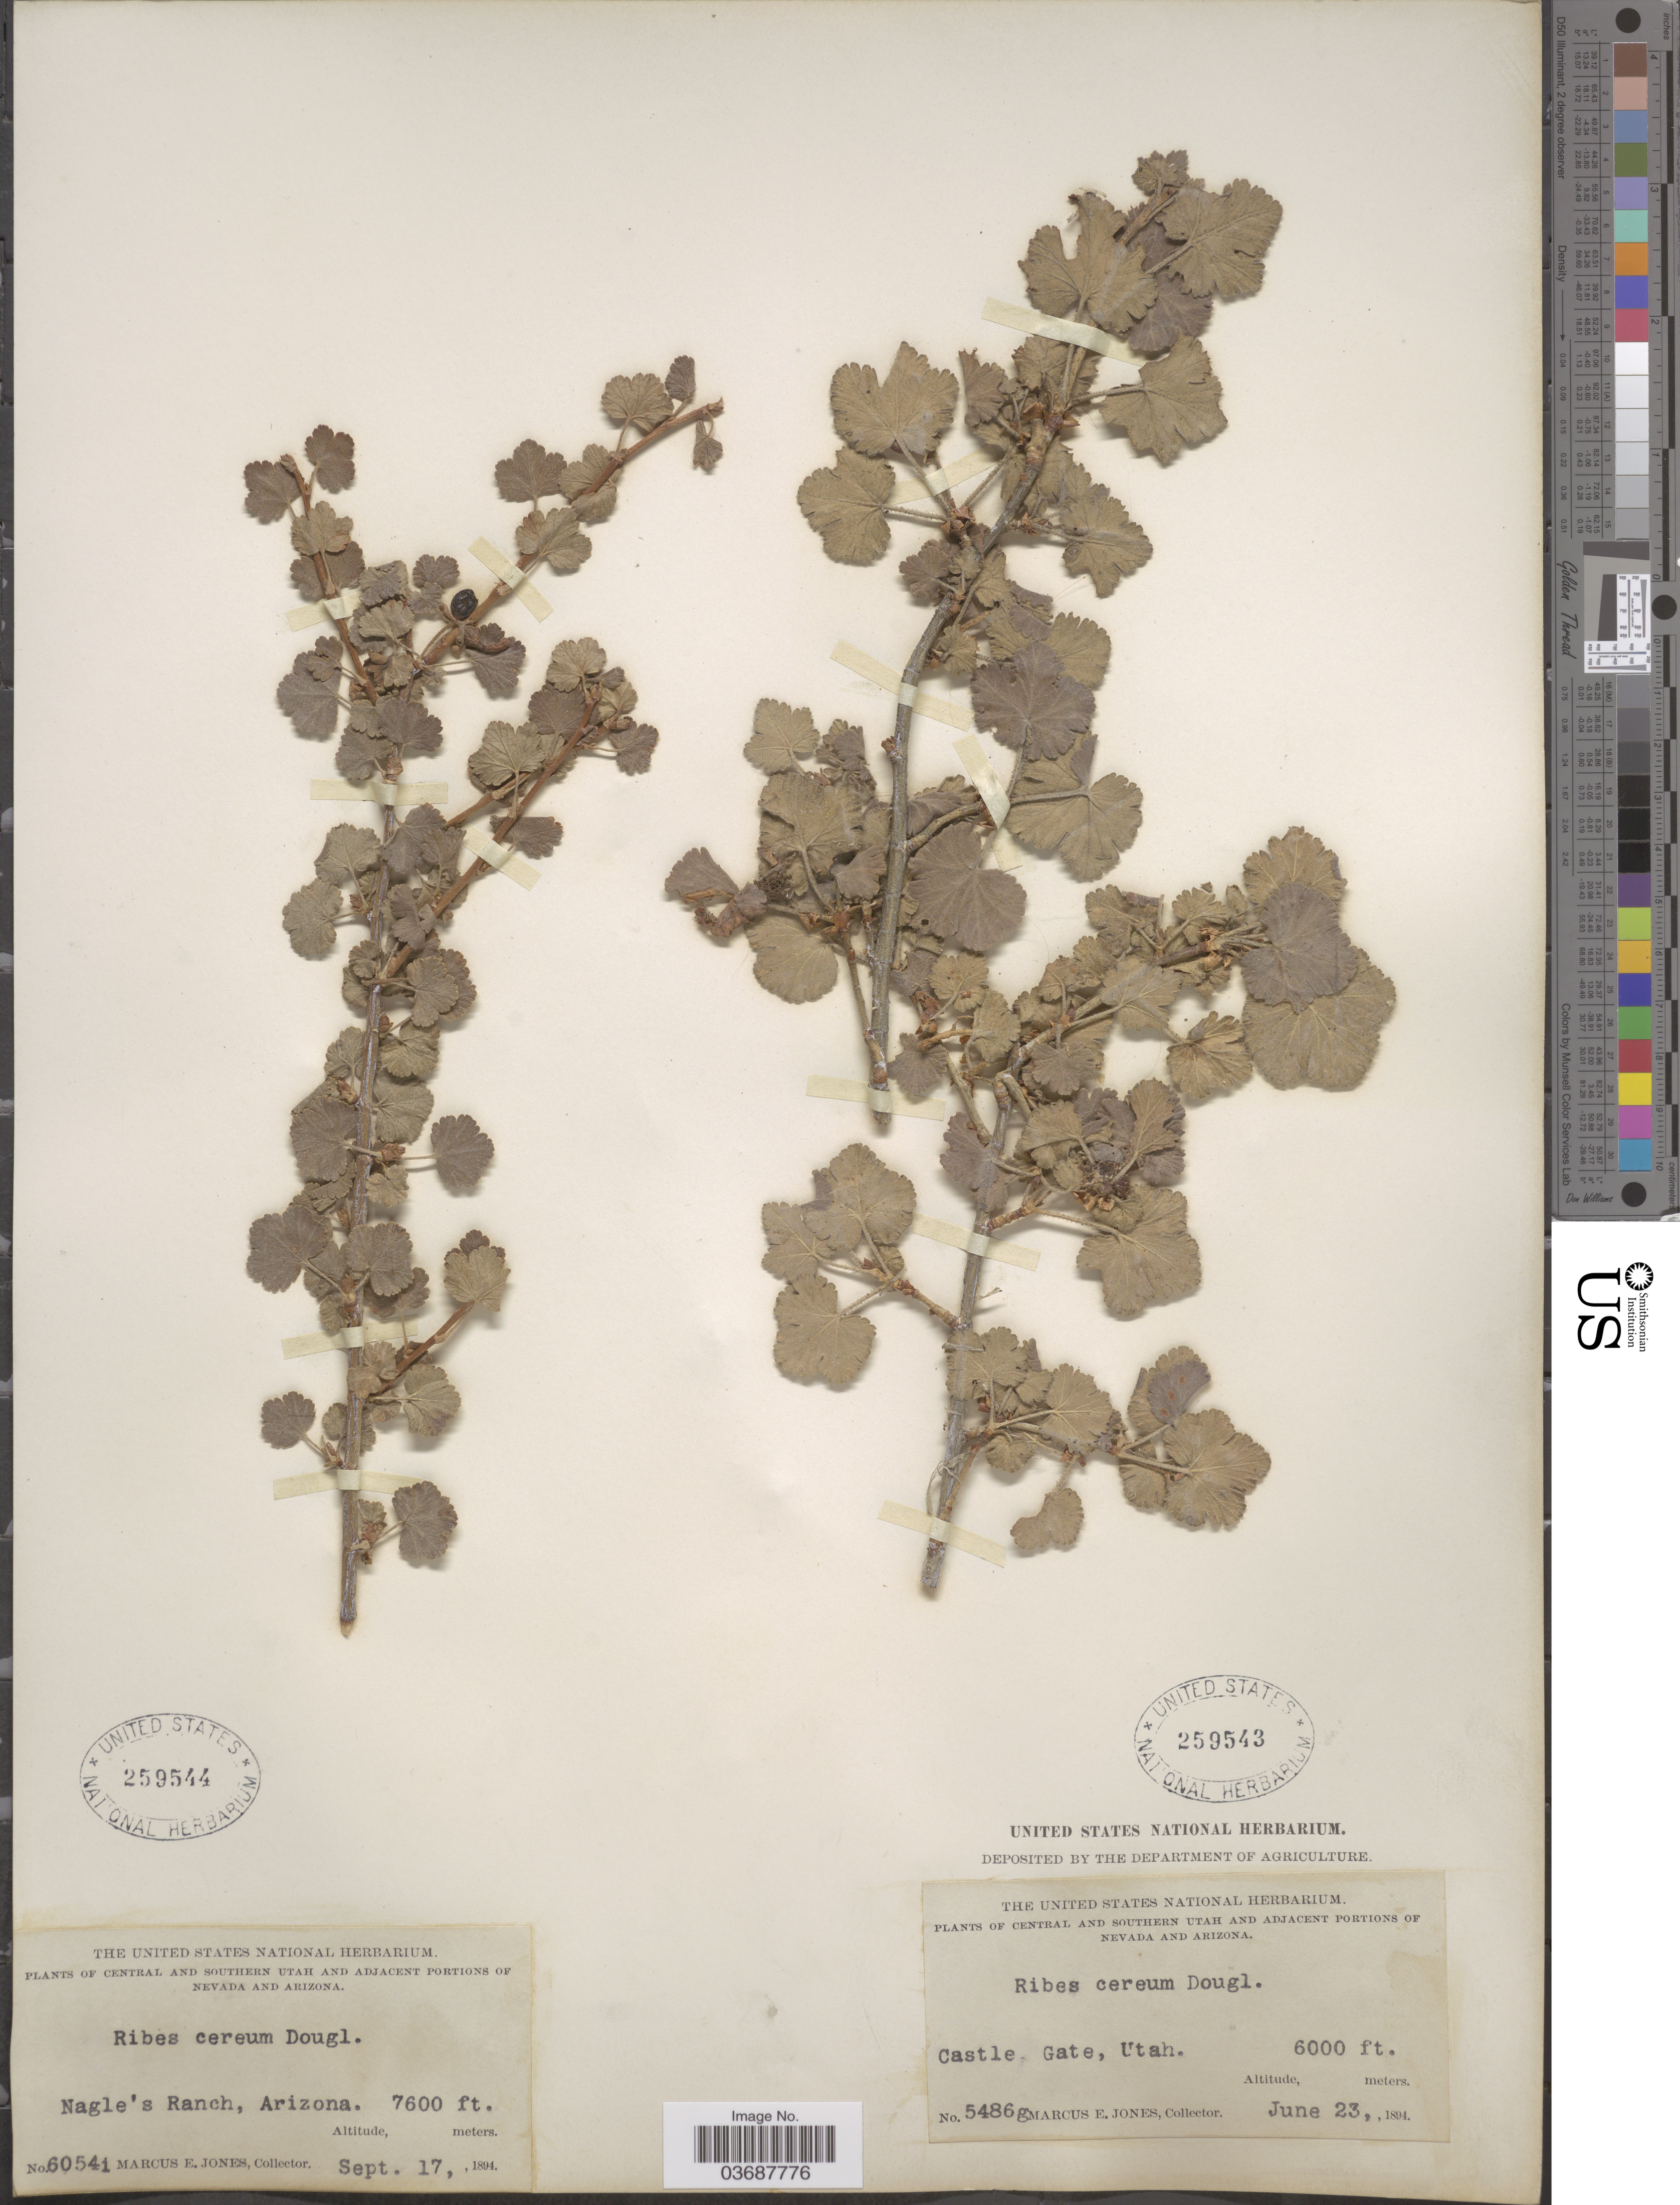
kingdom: Plantae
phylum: Tracheophyta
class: Magnoliopsida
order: Saxifragales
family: Grossulariaceae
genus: Ribes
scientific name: Ribes inebrians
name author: Lindl.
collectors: M. E. Jones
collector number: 60541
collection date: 1894-09-17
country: United States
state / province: Arizona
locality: Nagle's Ranch.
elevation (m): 2316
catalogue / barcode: US 259544